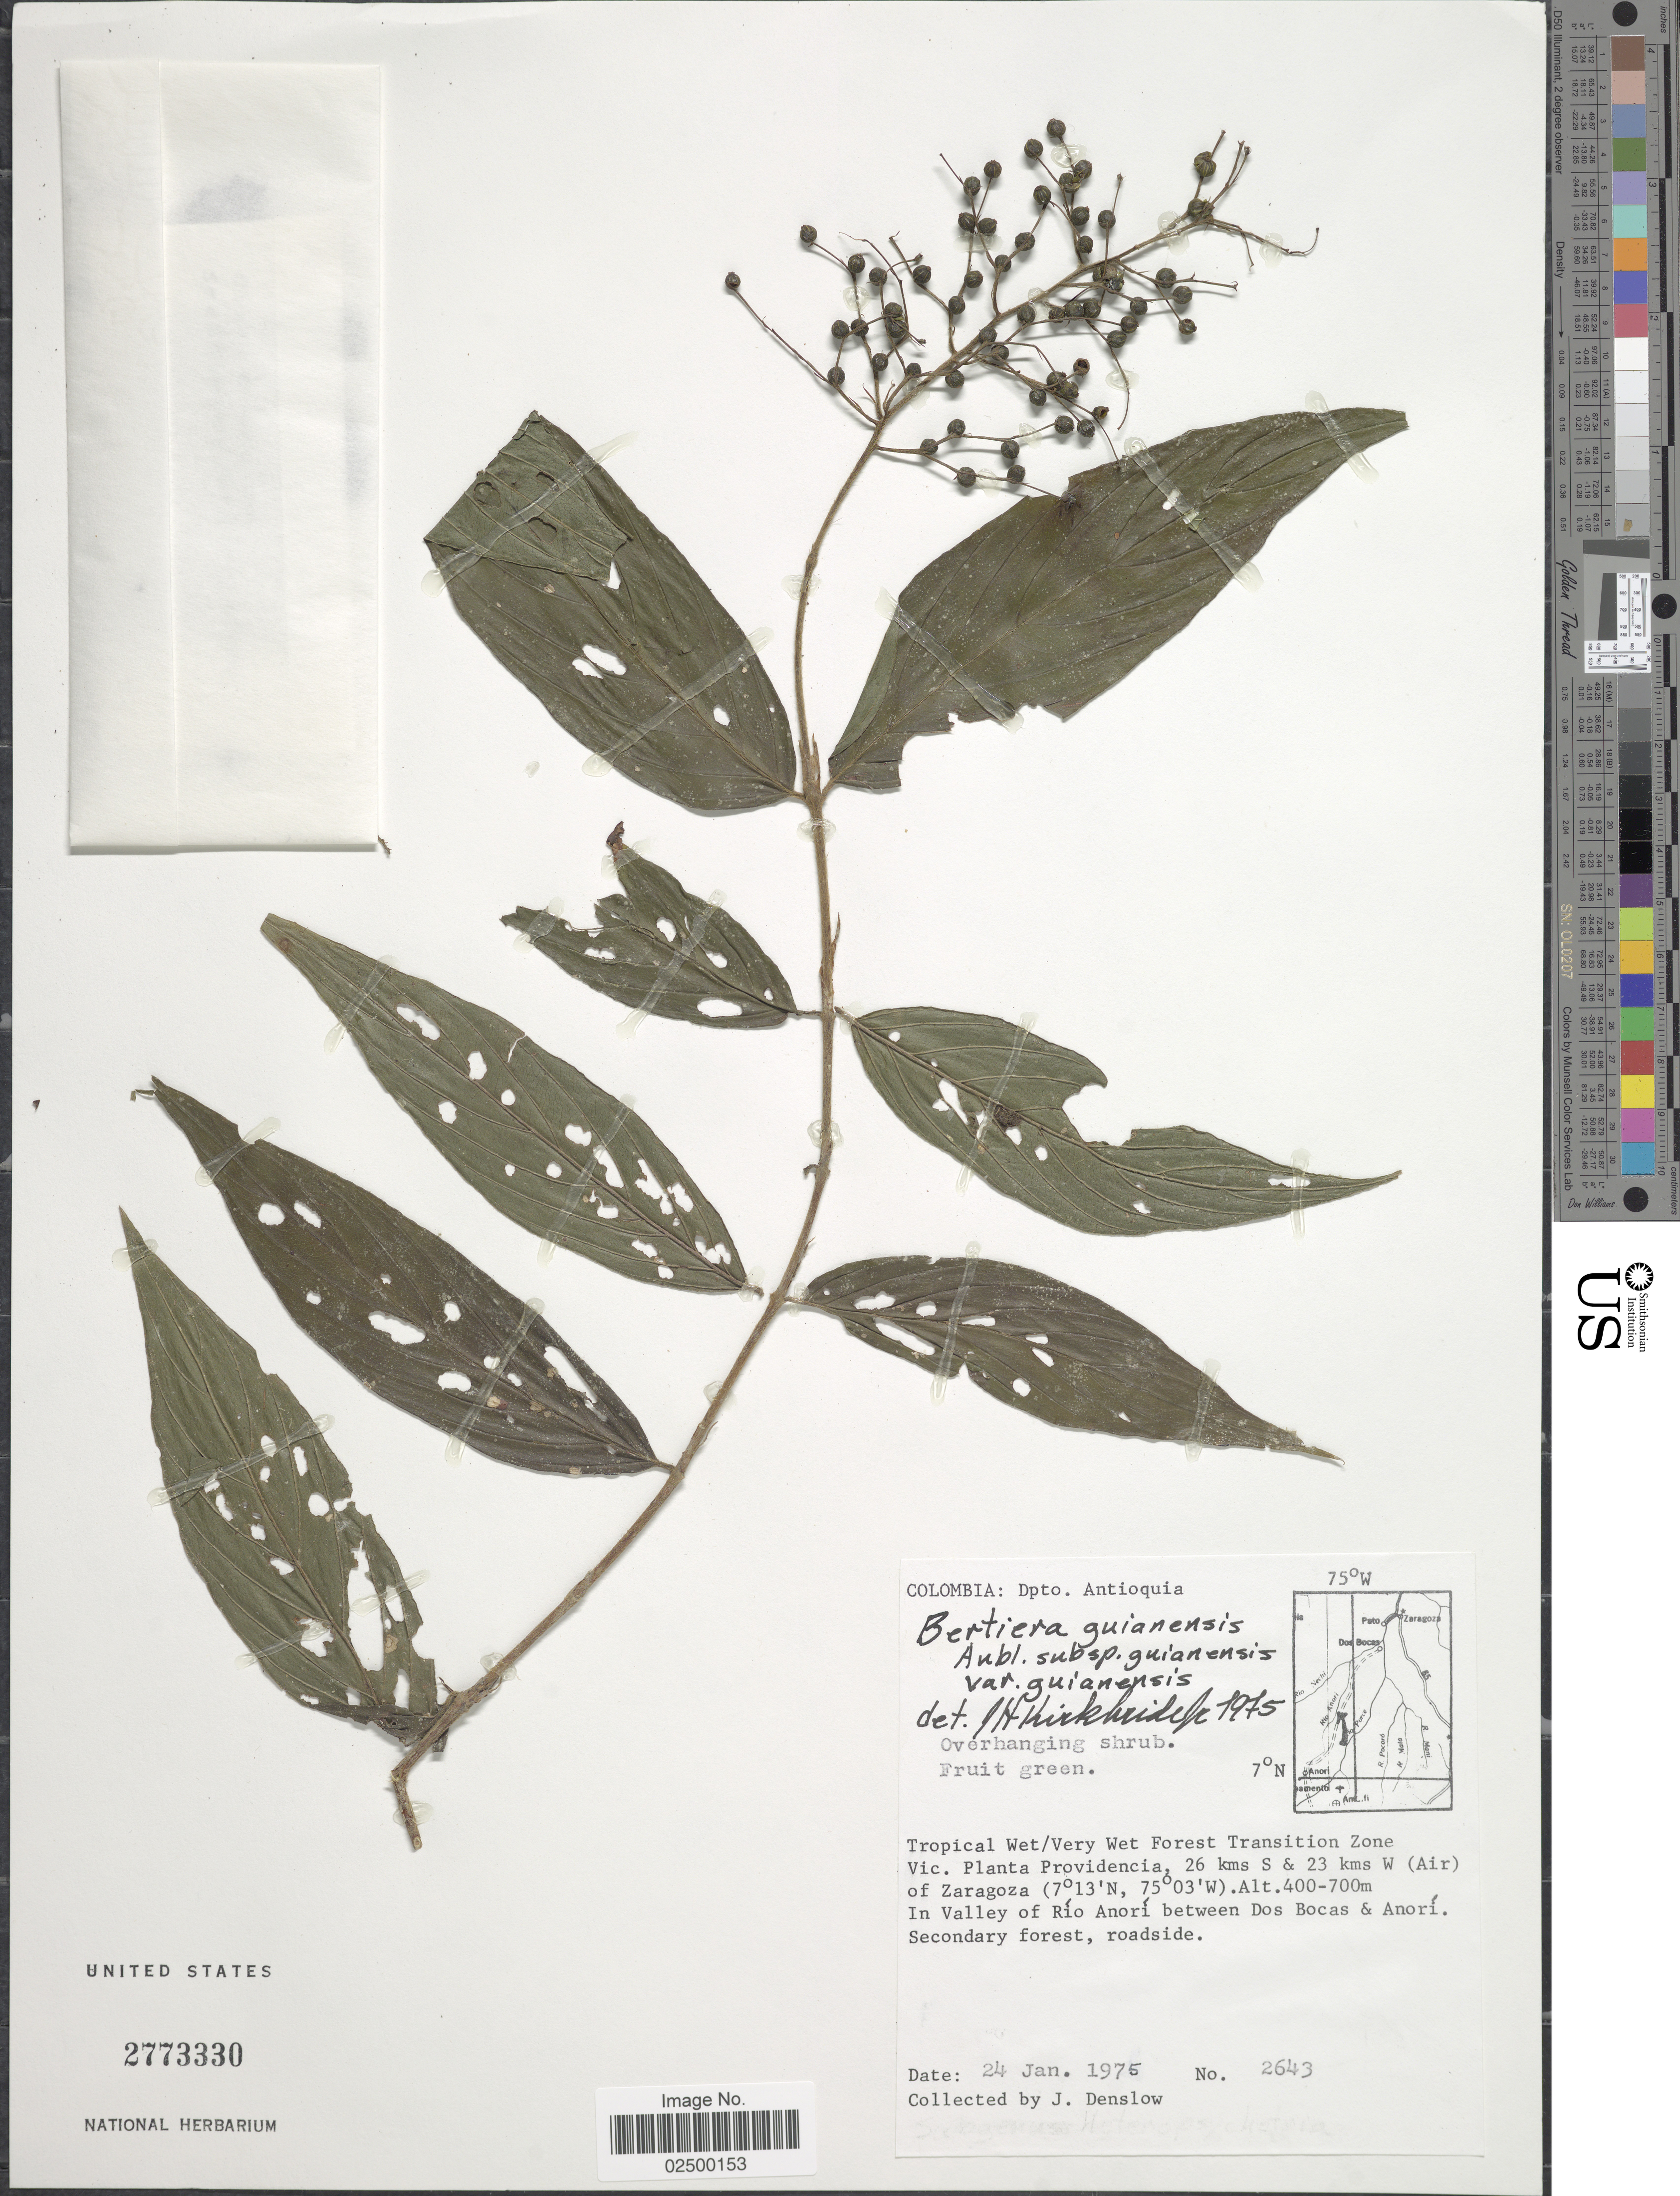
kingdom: Plantae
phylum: Tracheophyta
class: Magnoliopsida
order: Gentianales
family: Rubiaceae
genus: Bertiera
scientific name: Bertiera guianensis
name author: Aubl.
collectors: J. Denslow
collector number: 2643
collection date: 1975-01-24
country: Colombia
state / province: Antioquia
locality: Tropical Wet/very wet Forest Transition Zone, Vic. Planta Providencia, 26 kms S &23 kms W (Air) of Zaragoza, in valley of Rio Anori between Dos Bocas & Anori, secondary forest, roadside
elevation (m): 400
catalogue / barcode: US 2773330